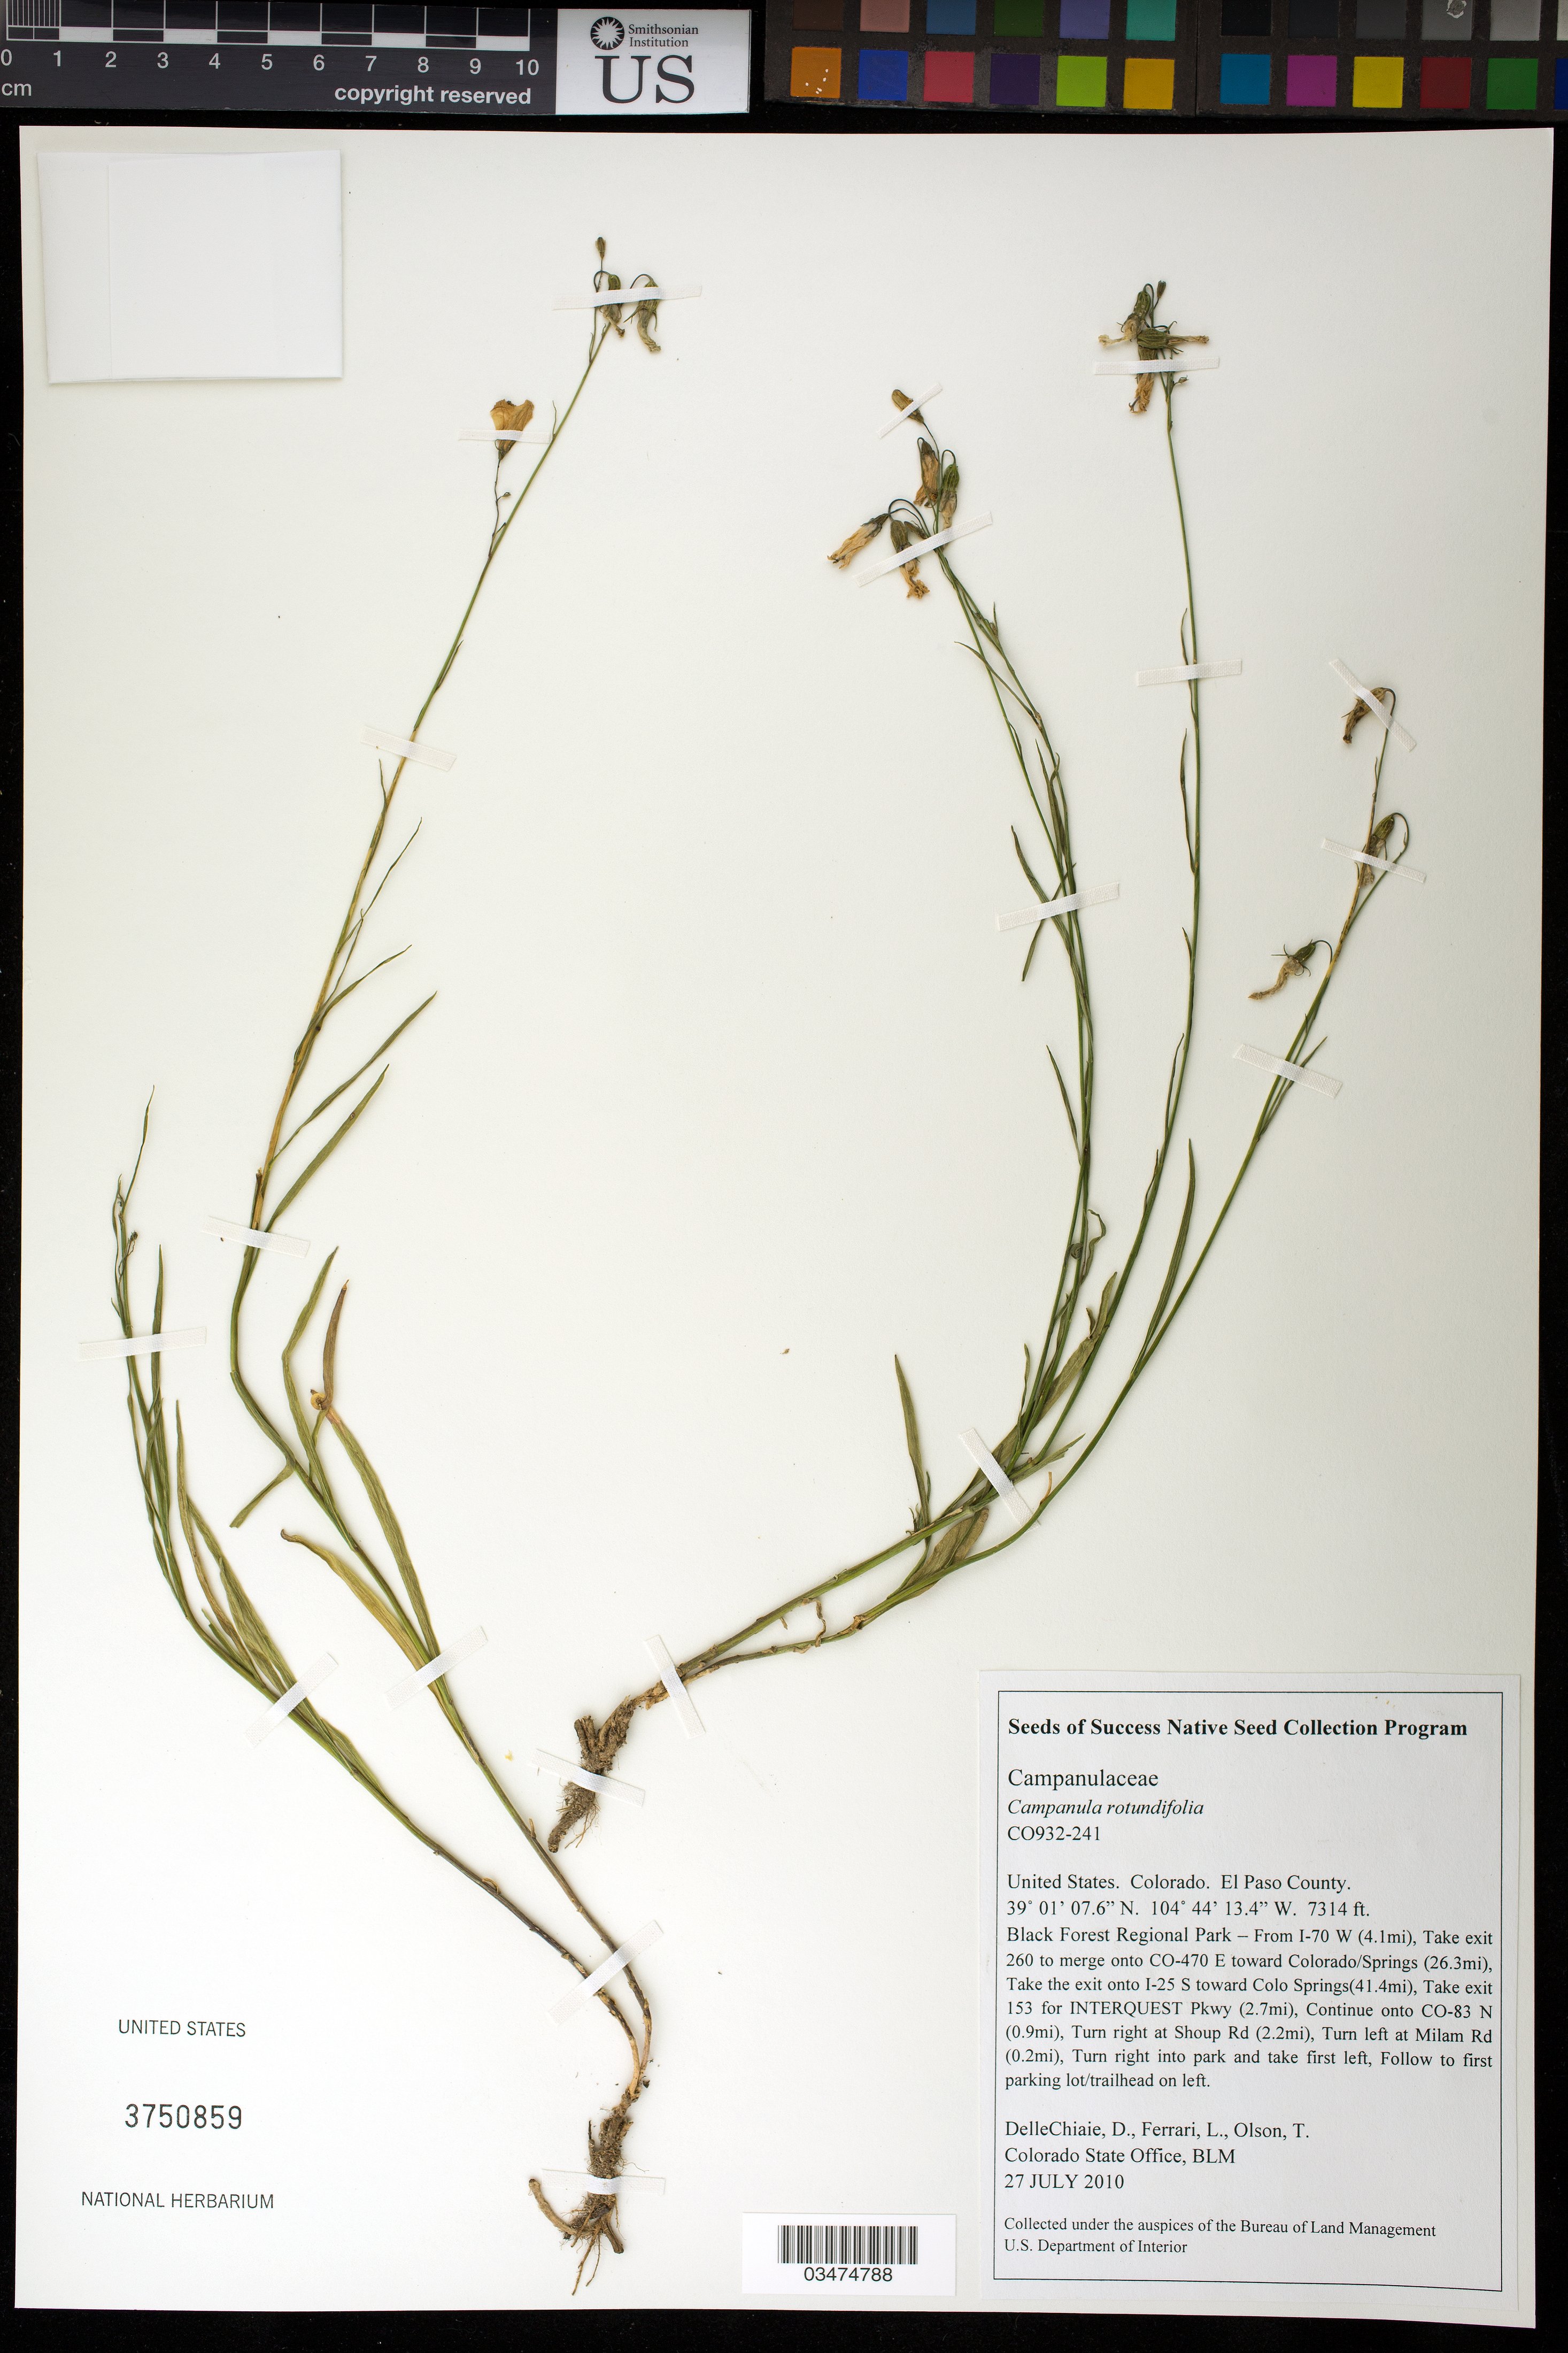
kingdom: Plantae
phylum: Tracheophyta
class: Magnoliopsida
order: Asterales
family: Campanulaceae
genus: Campanula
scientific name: Campanula rotundifolia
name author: L.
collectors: D. DelleChiaie, L. Ferrari & T. Olson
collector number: CO932-241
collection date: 2010-07-27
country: United States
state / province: Colorado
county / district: El Paso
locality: Black Forest Regional Park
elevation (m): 2229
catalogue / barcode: US 3750859